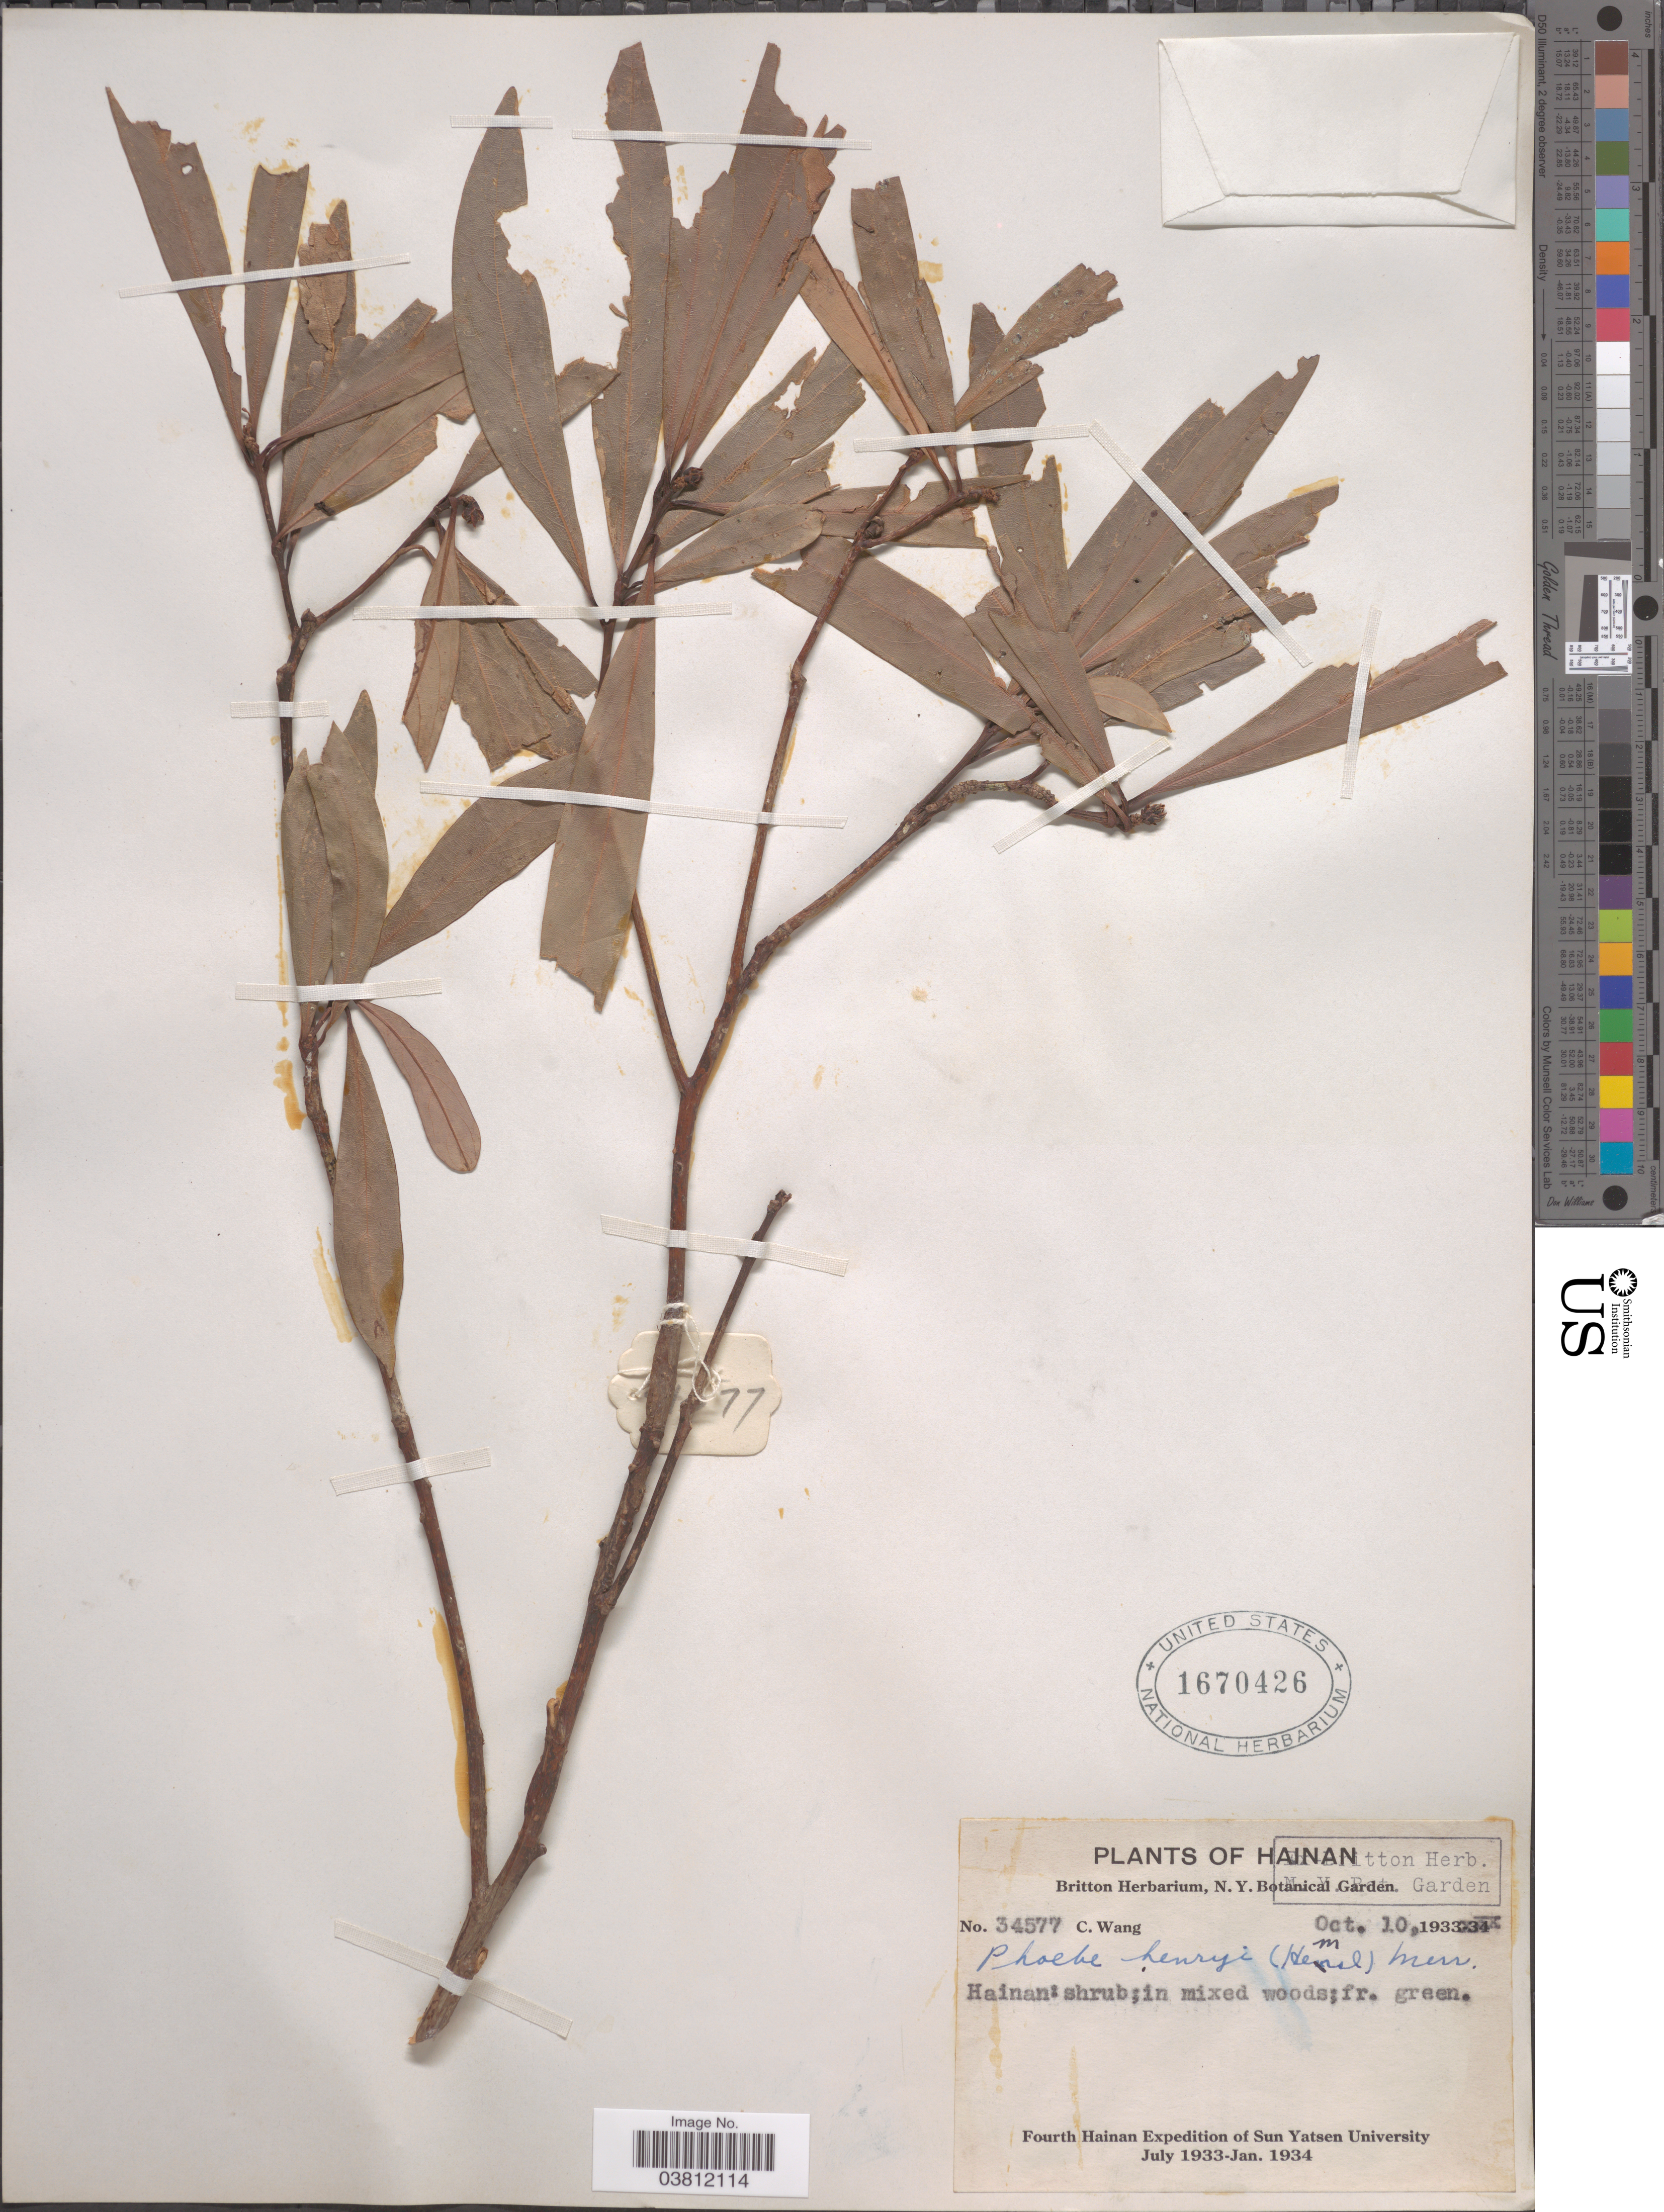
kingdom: Plantae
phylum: Tracheophyta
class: Magnoliopsida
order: Laurales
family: Lauraceae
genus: Phoebe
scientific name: Phoebe henryi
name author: (Hemsl.) Merr.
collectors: C. Wang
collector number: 34577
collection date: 1933-10-10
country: China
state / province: Hainan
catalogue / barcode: US 1670426